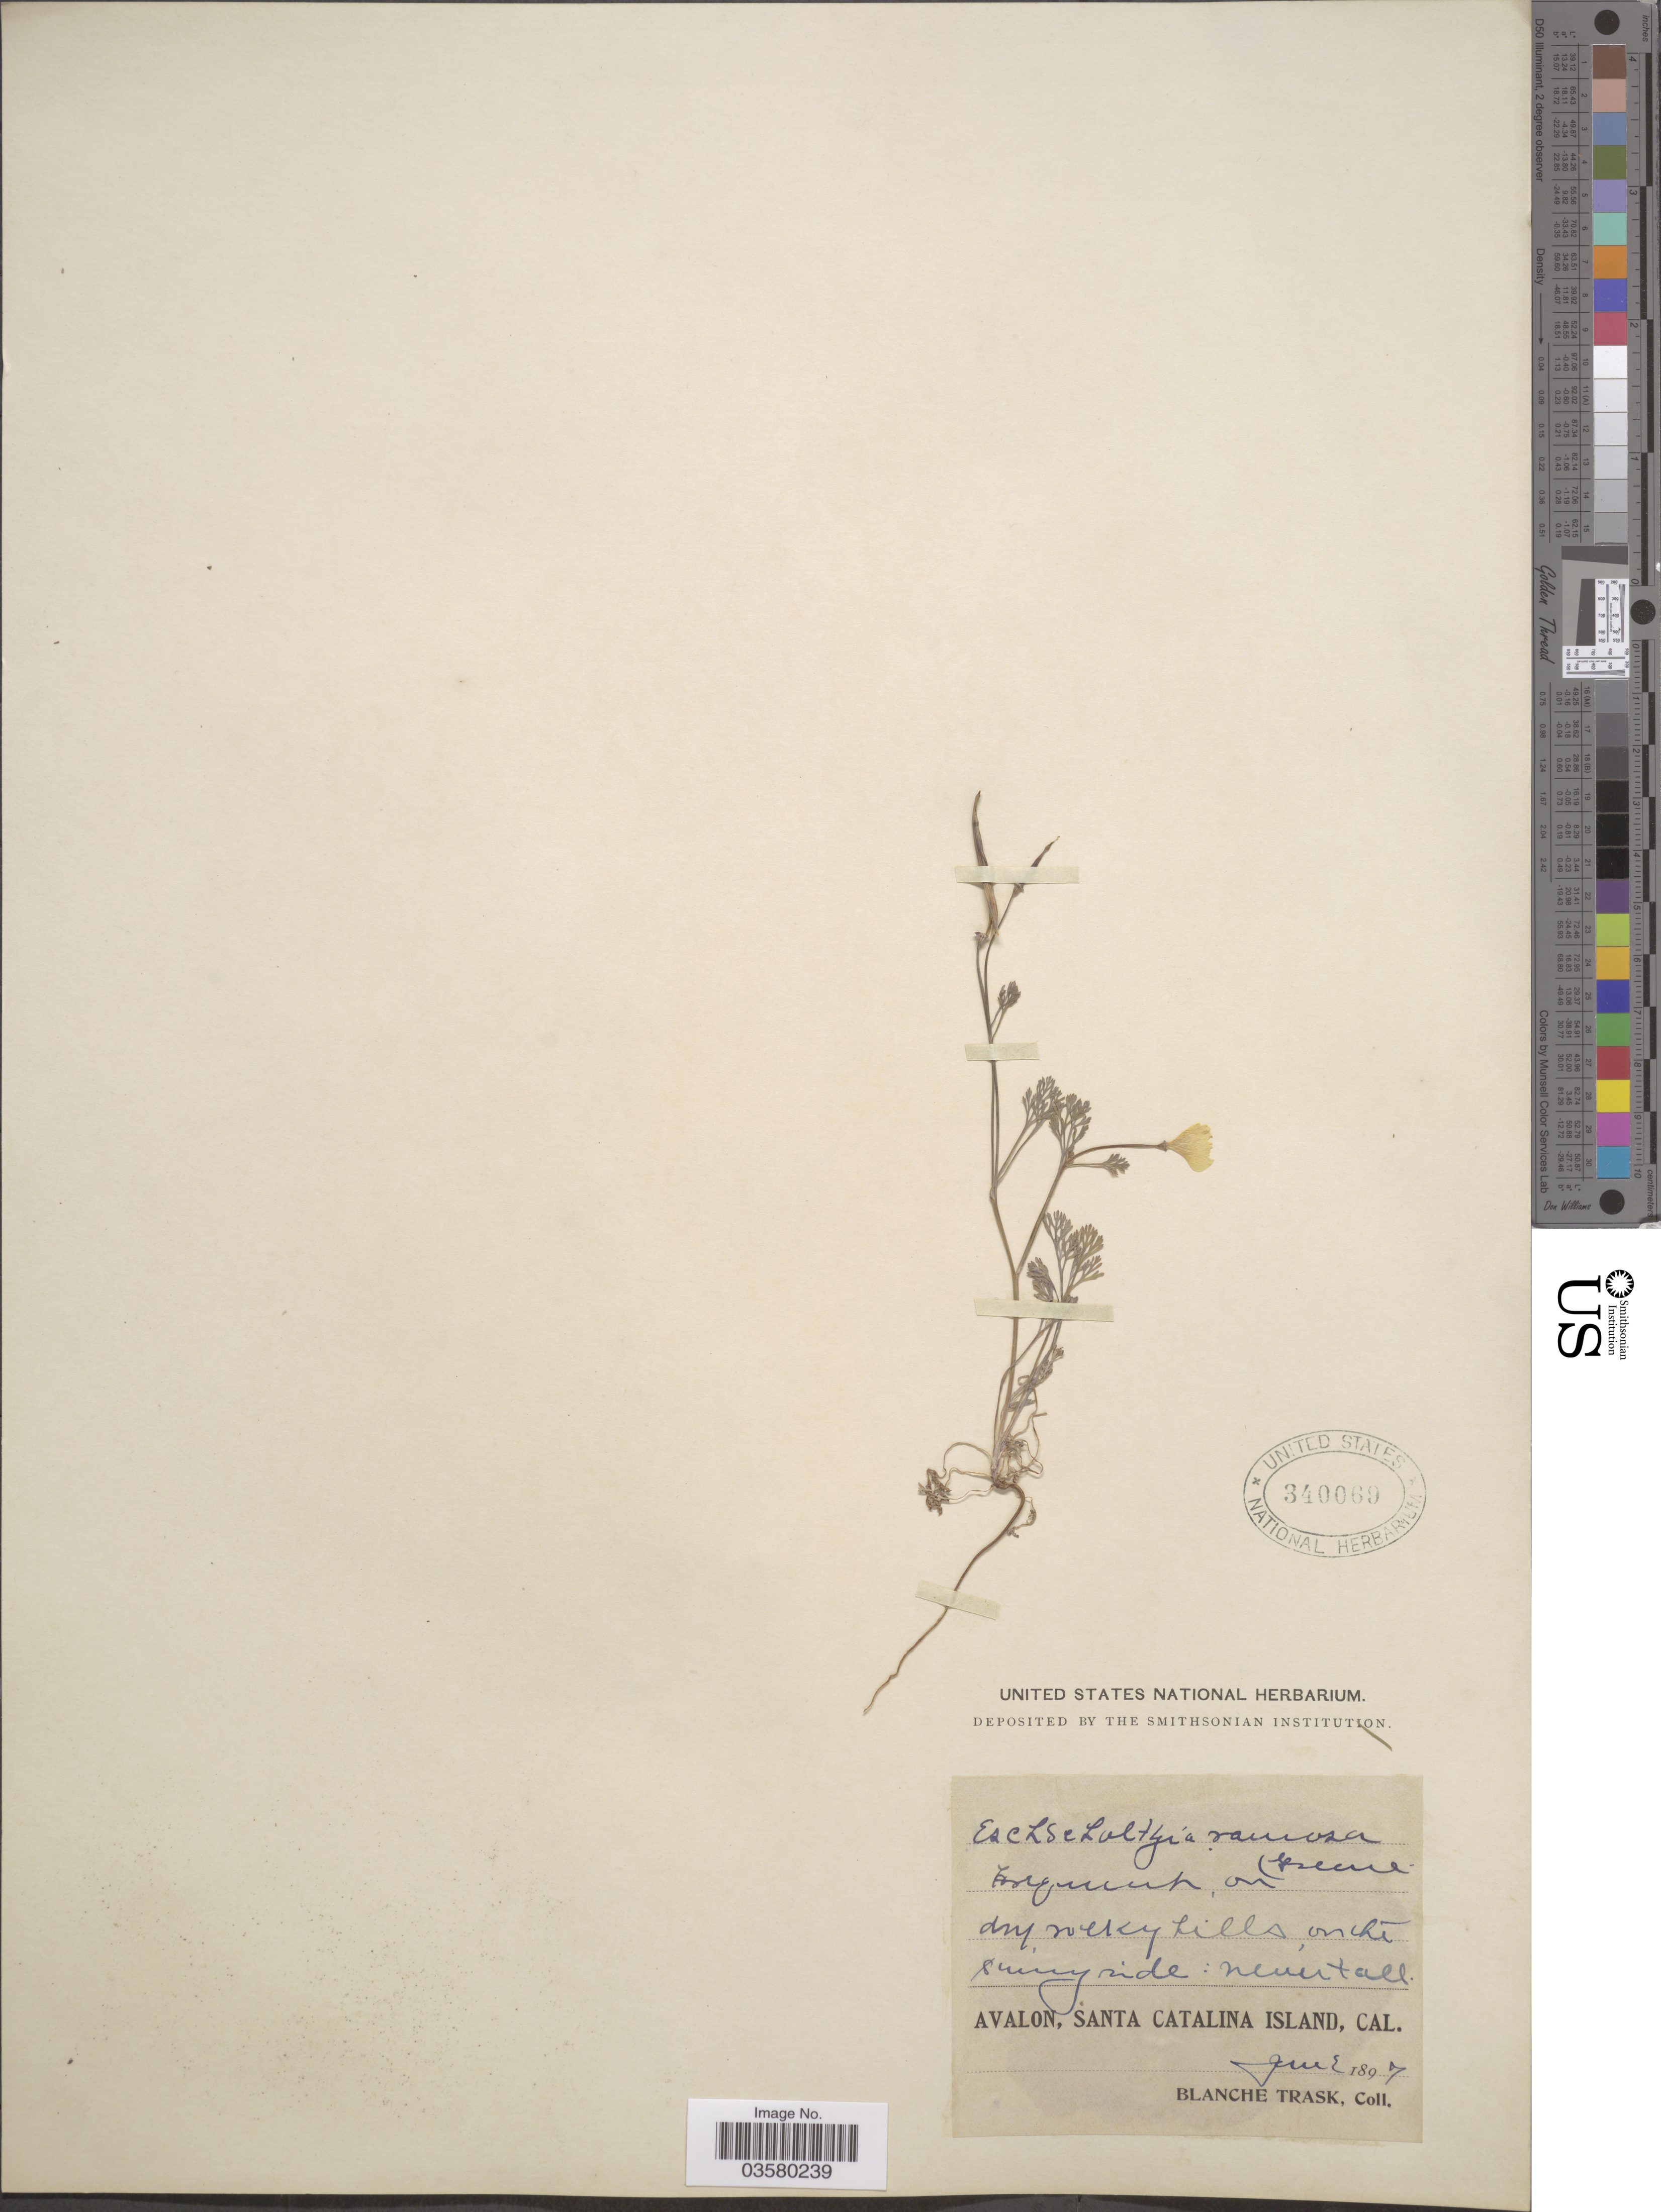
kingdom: Plantae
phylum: Tracheophyta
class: Magnoliopsida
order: Ranunculales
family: Papaveraceae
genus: Eschscholzia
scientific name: Eschscholzia californica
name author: Cham.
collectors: B. Trask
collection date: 1897-06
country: United States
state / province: California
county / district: Los Angeles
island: Santa Catalina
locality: Avalon, Santa Catalina Island.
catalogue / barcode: US 340069